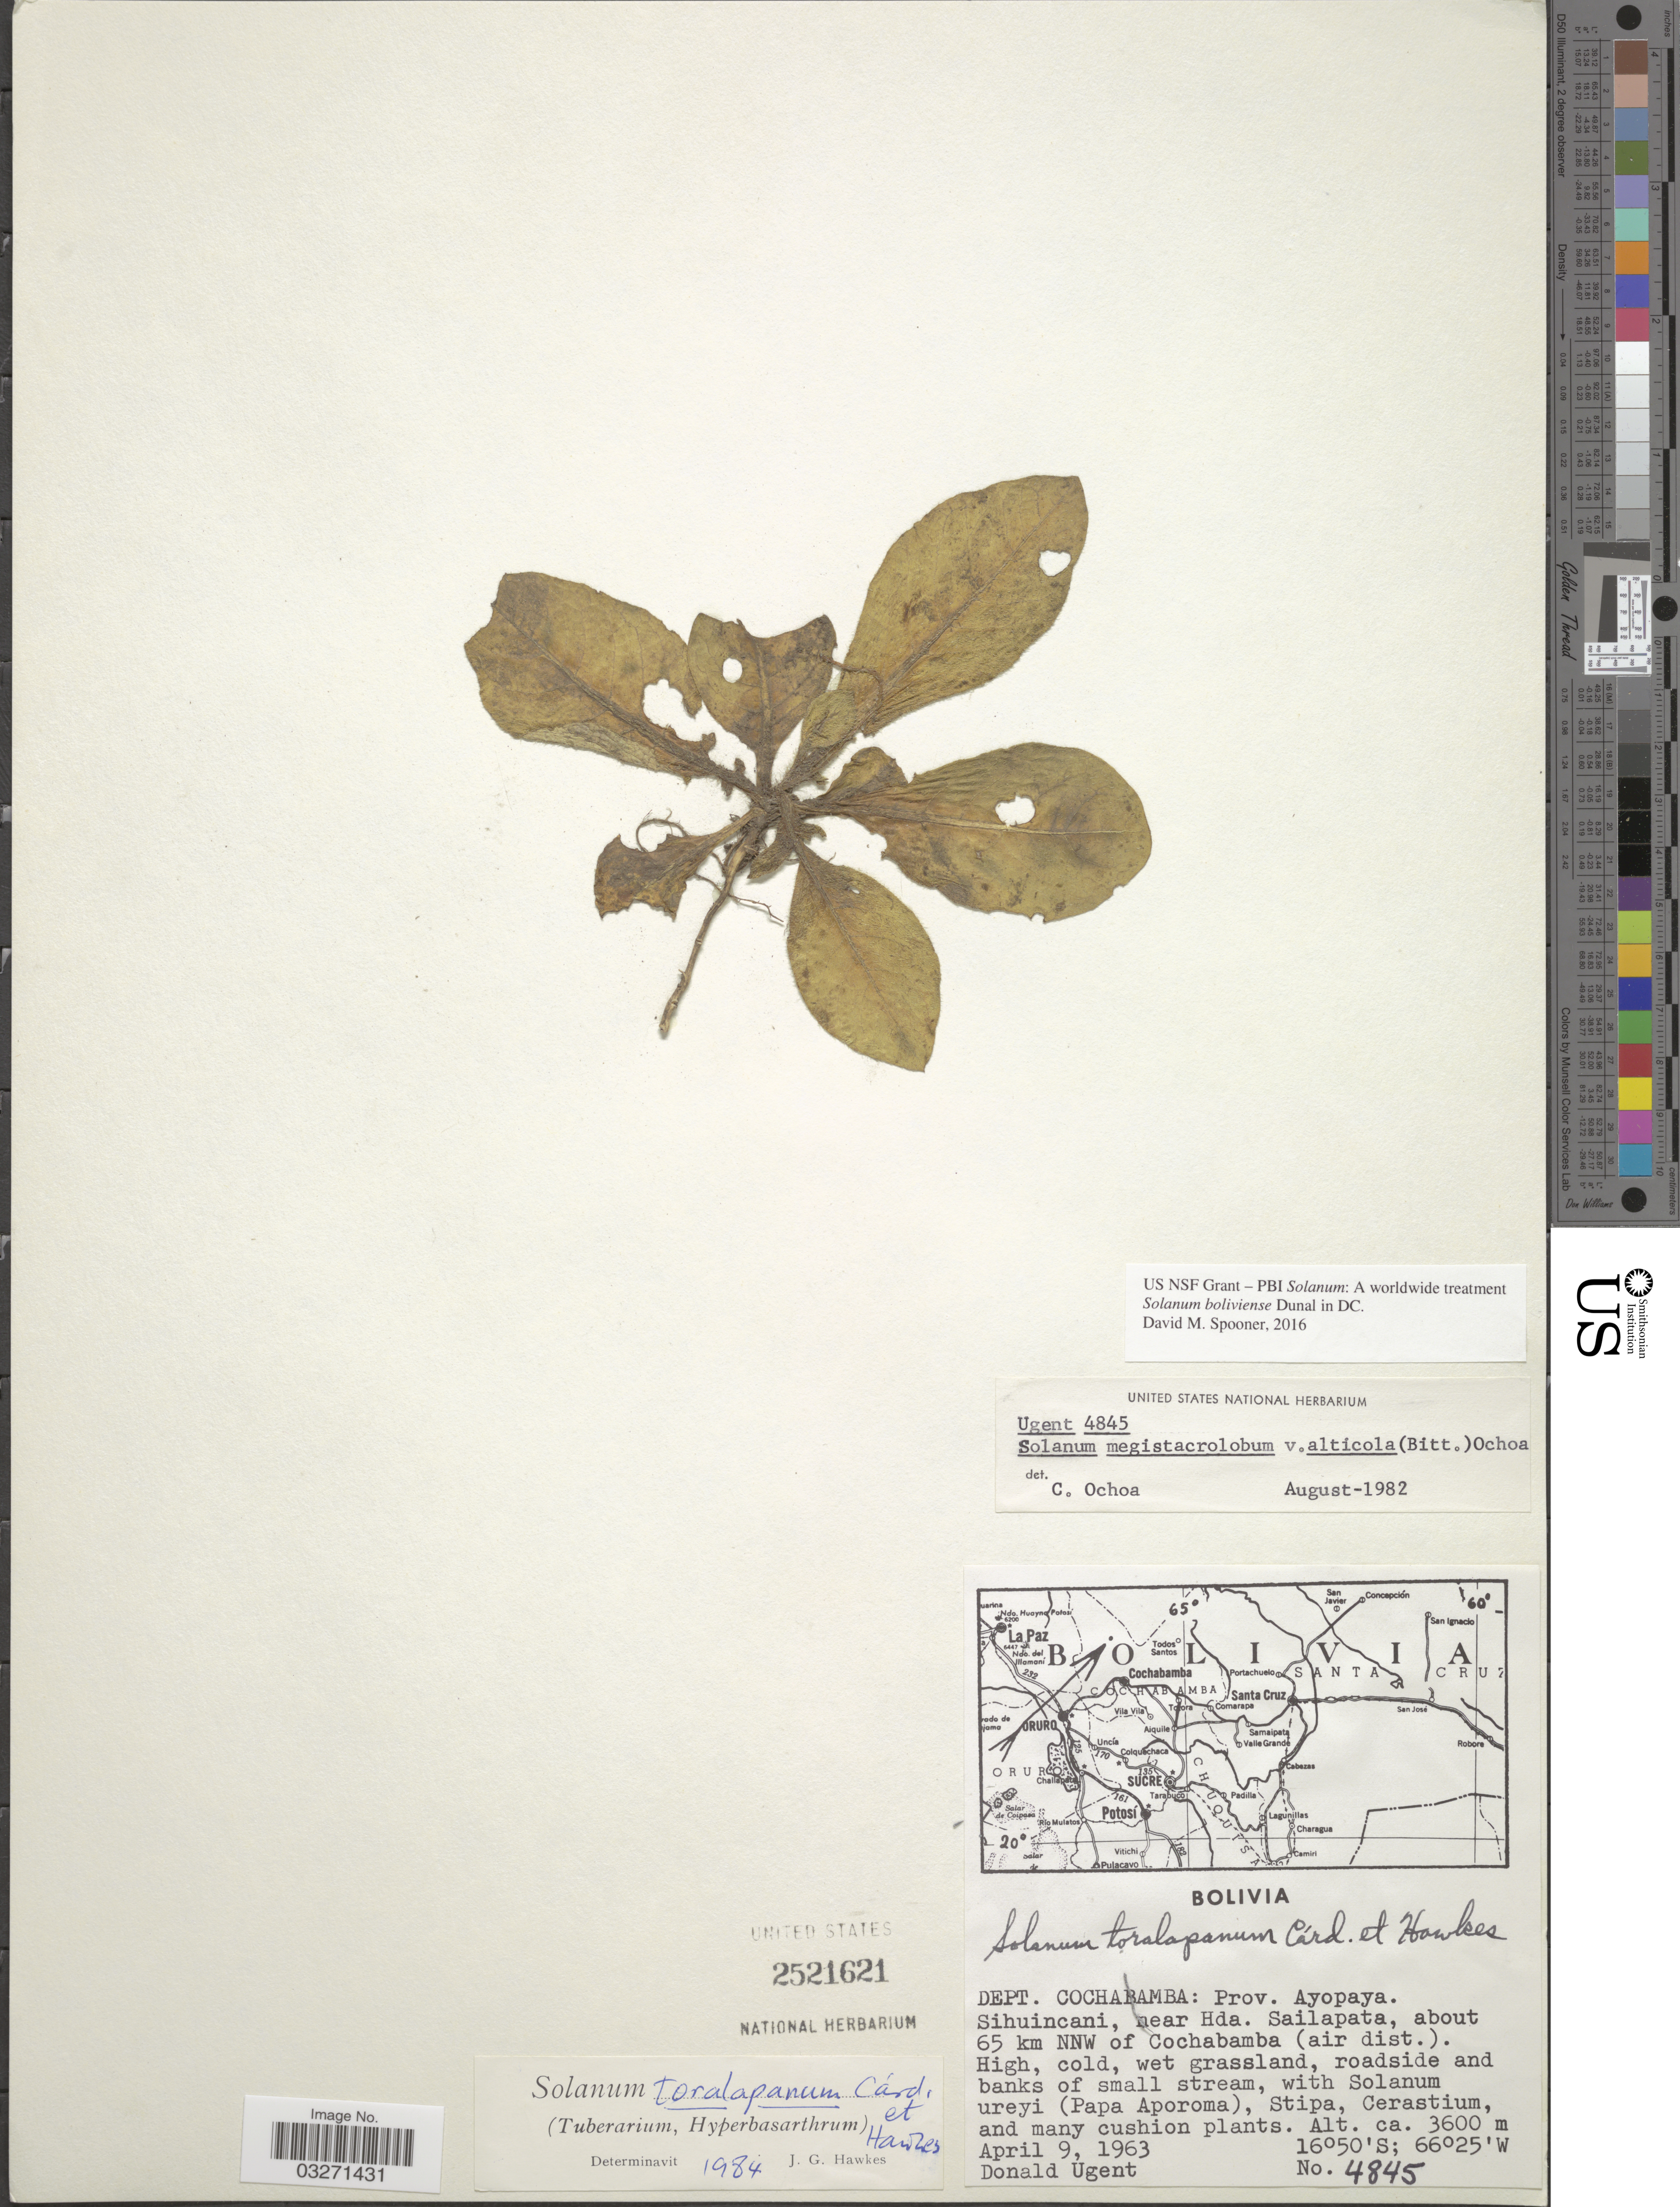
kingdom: Plantae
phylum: Tracheophyta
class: Magnoliopsida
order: Solanales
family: Solanaceae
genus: Solanum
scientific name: Solanum boliviense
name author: Dunal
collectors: D. Ugent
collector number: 4845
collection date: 1963-04-09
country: Bolivia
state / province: Cochabamba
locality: Dept. Cochabamba: Prov. Ayopaya. Sihuincani, near Hda. Sailapata, about 65 km NNW of Cochabamba (air dist.).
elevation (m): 3600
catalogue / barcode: US 2521621